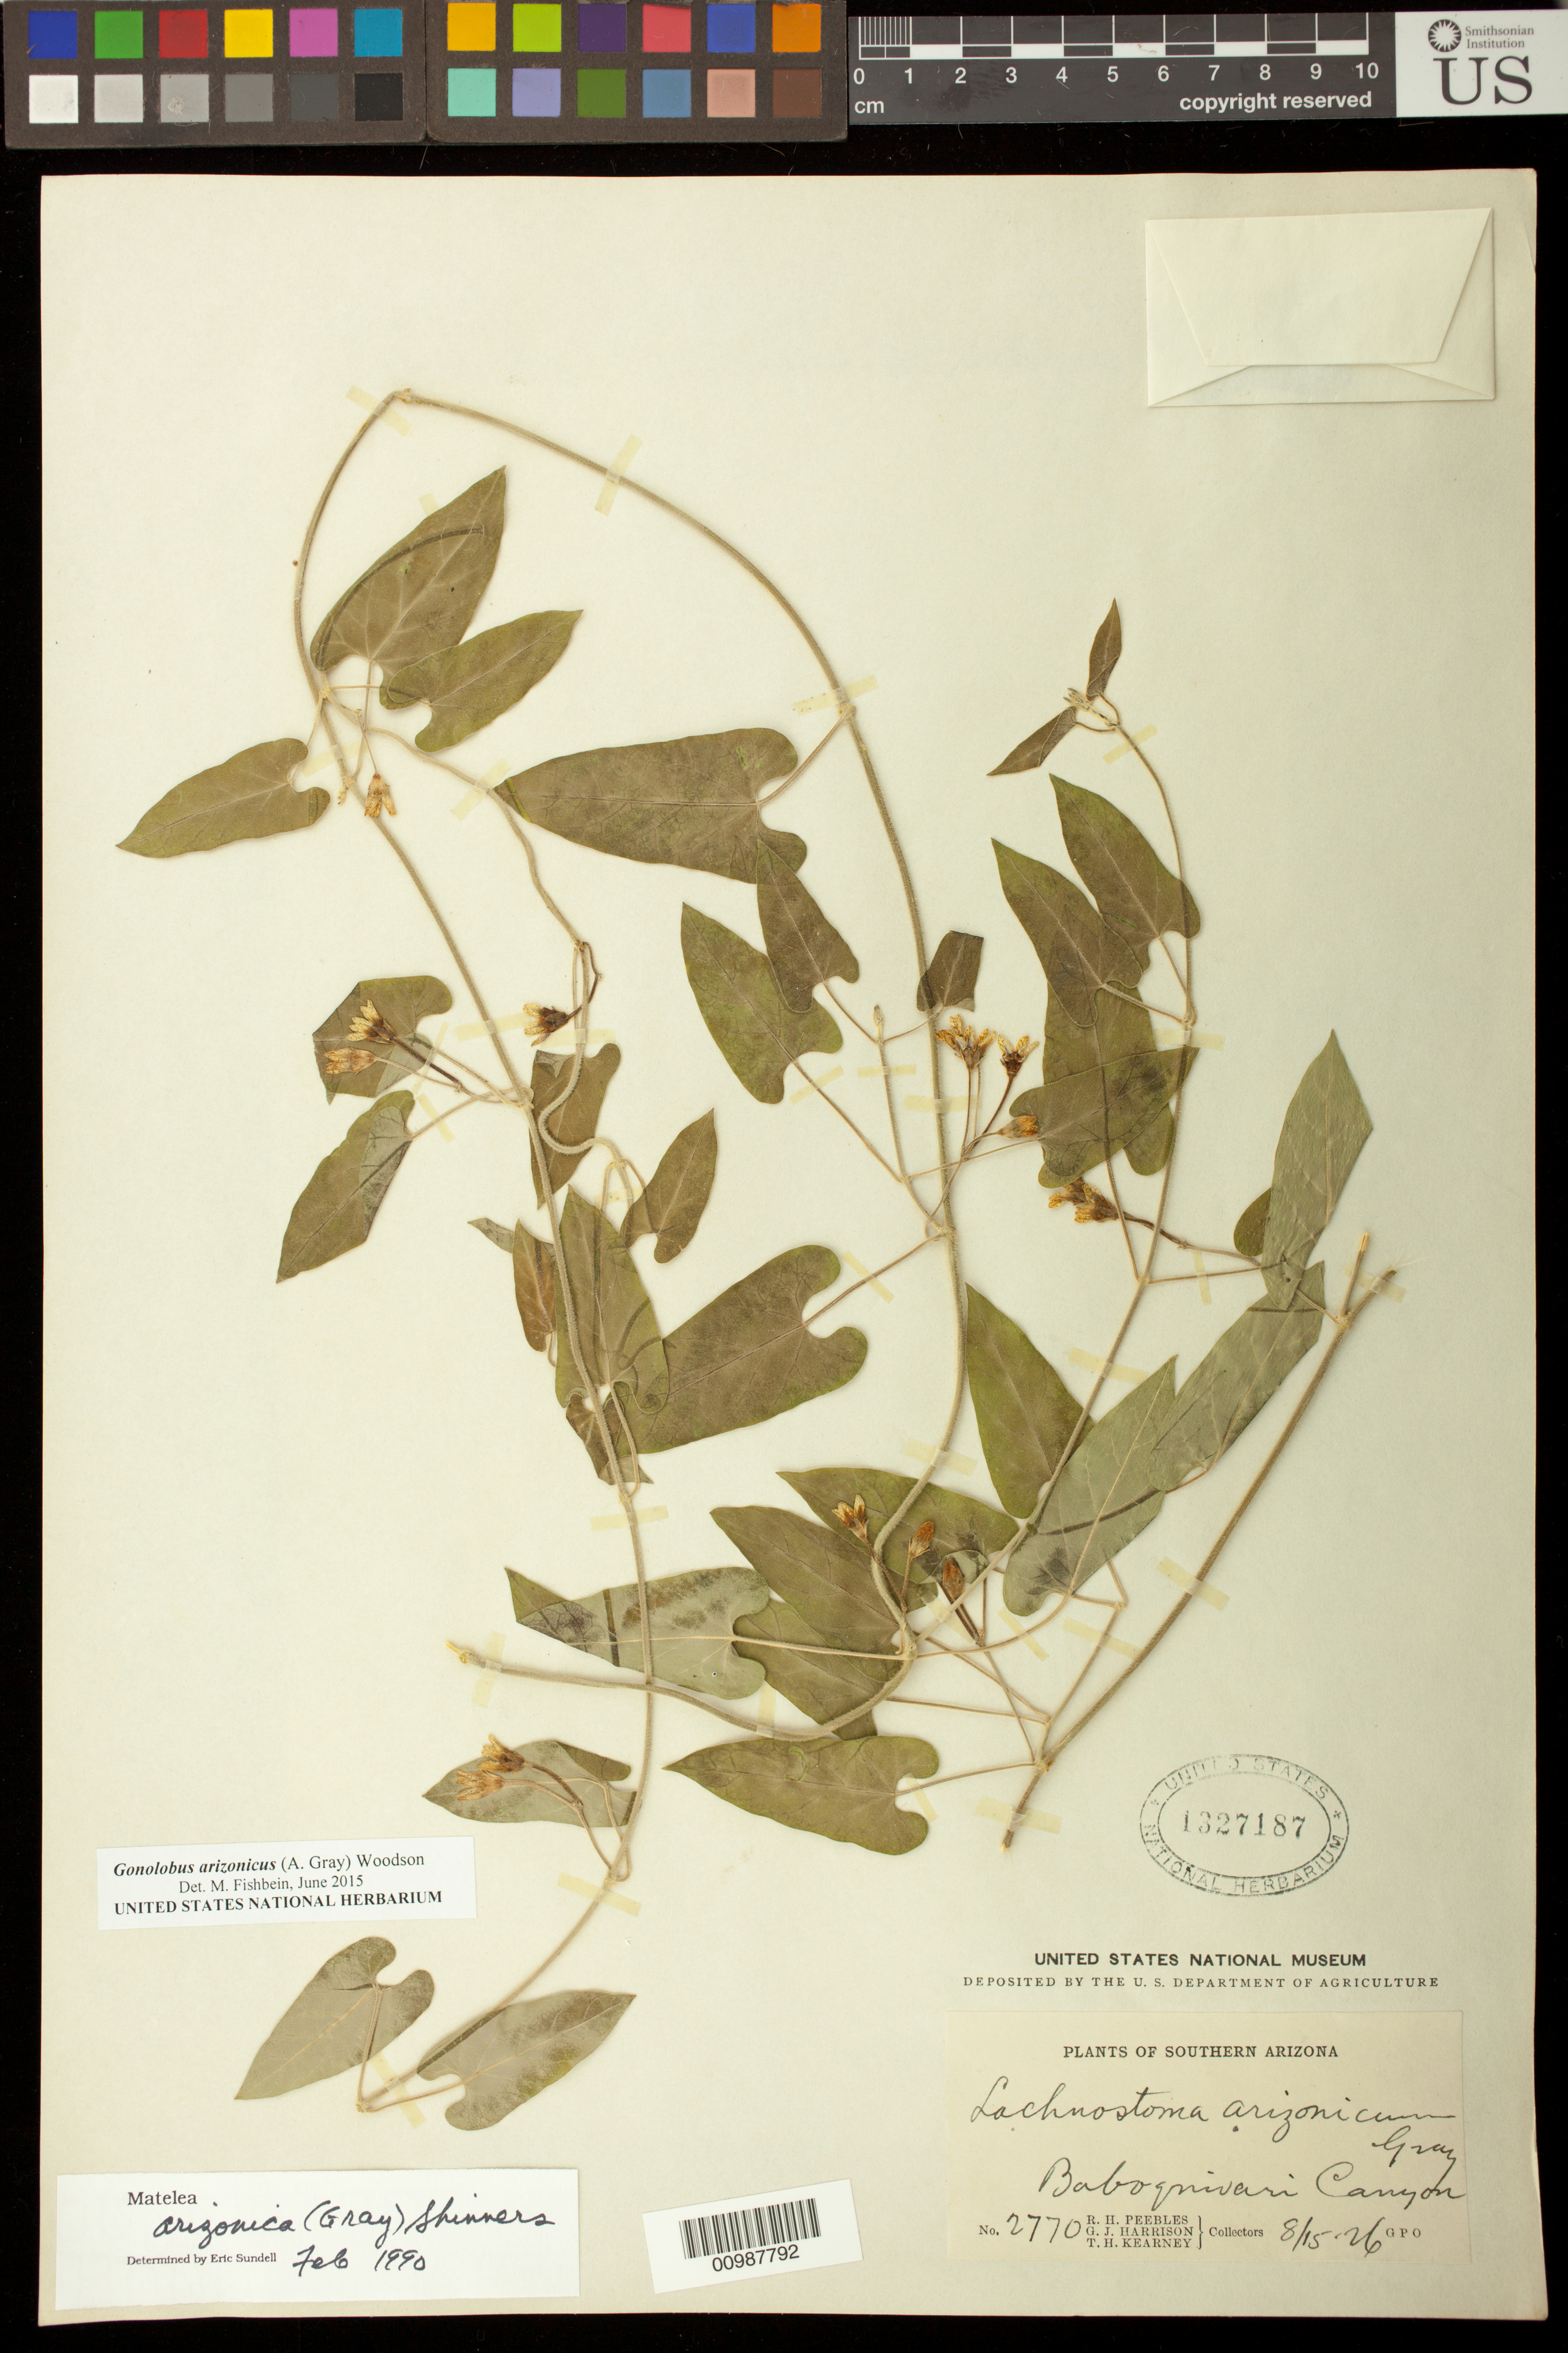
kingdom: Plantae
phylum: Tracheophyta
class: Magnoliopsida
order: Gentianales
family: Apocynaceae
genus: Gonolobus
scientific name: Gonolobus arizonicus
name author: (A. Gray) Woodson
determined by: Fishbein, M.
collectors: R. H. Peebles & G. J. Harrison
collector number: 2770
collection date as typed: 15 Aug 1926 to 26 Aug 1926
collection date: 1926-08-15/1926-08-26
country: United States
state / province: Arizona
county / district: Pima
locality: Baboquivari Mountains.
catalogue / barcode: US 1327187